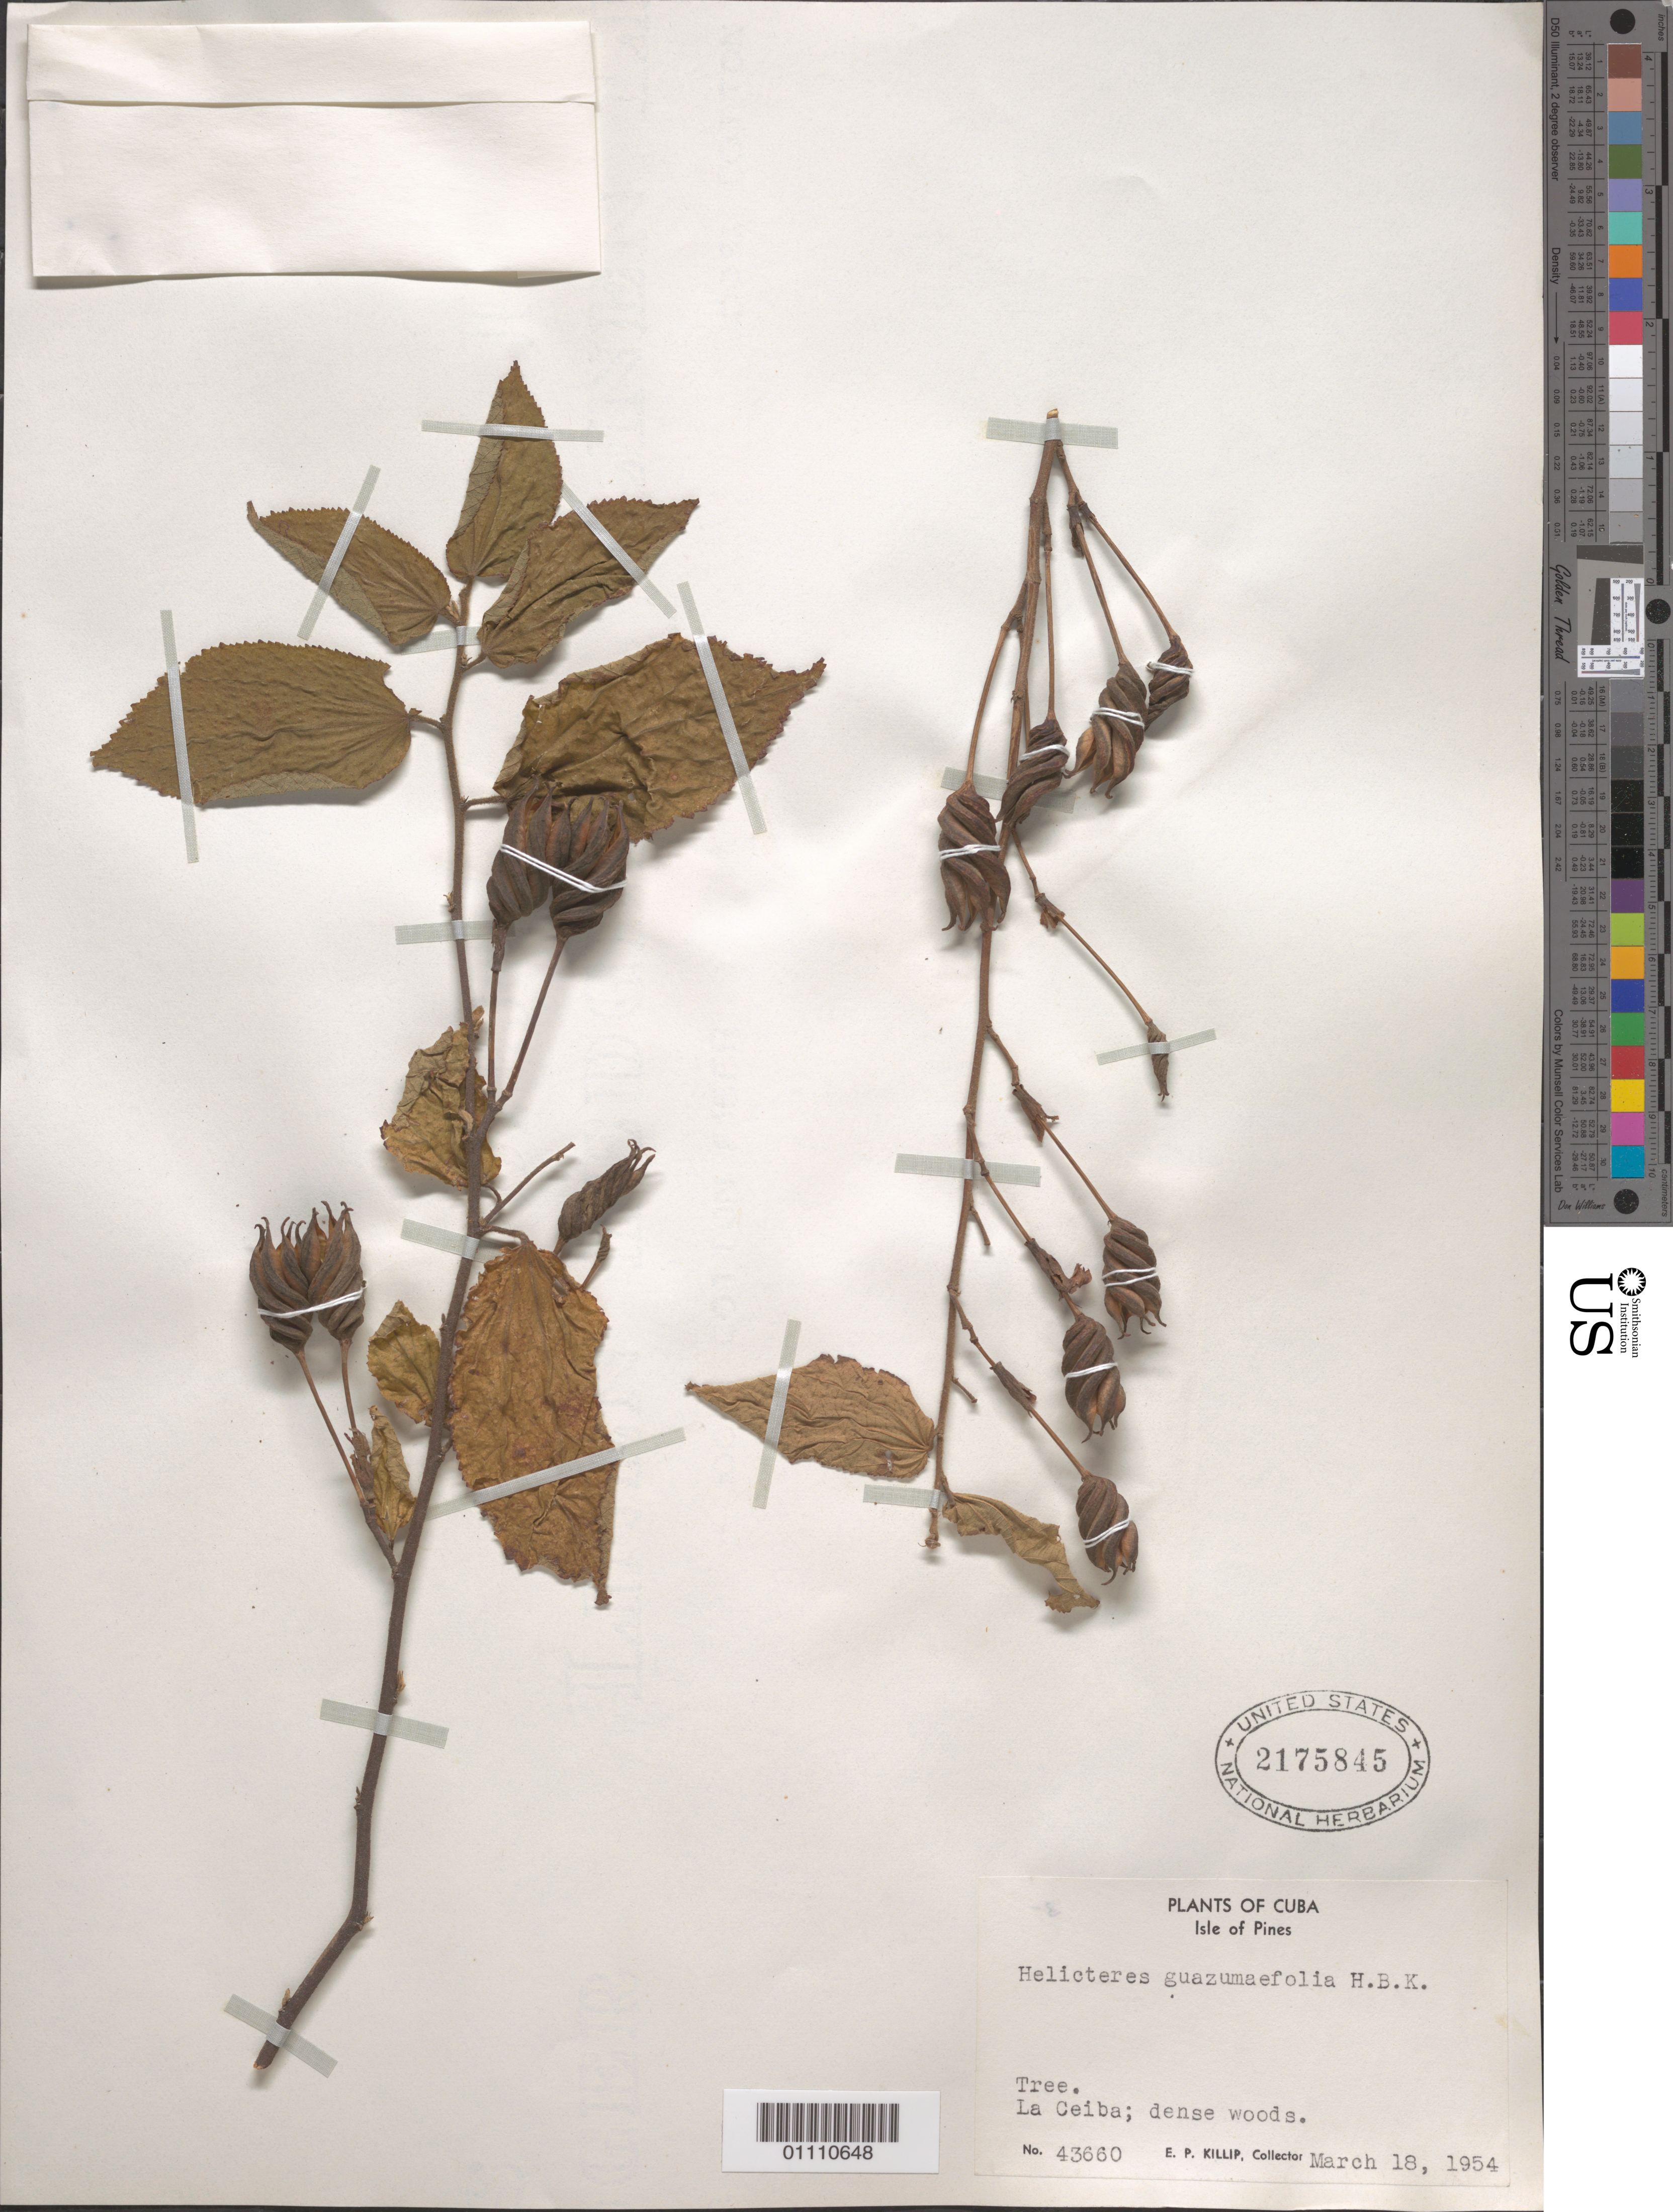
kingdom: Plantae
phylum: Tracheophyta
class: Magnoliopsida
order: Malvales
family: Malvaceae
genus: Helicteres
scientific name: Helicteres guazumifolia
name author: Kunth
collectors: E. P. Killip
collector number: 43660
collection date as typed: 18 Mar 1954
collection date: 1954-03-18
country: Cuba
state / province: Isla de La Juventud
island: Isla de la Juventud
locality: La Cieba, Isle of Pines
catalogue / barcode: US 2175845